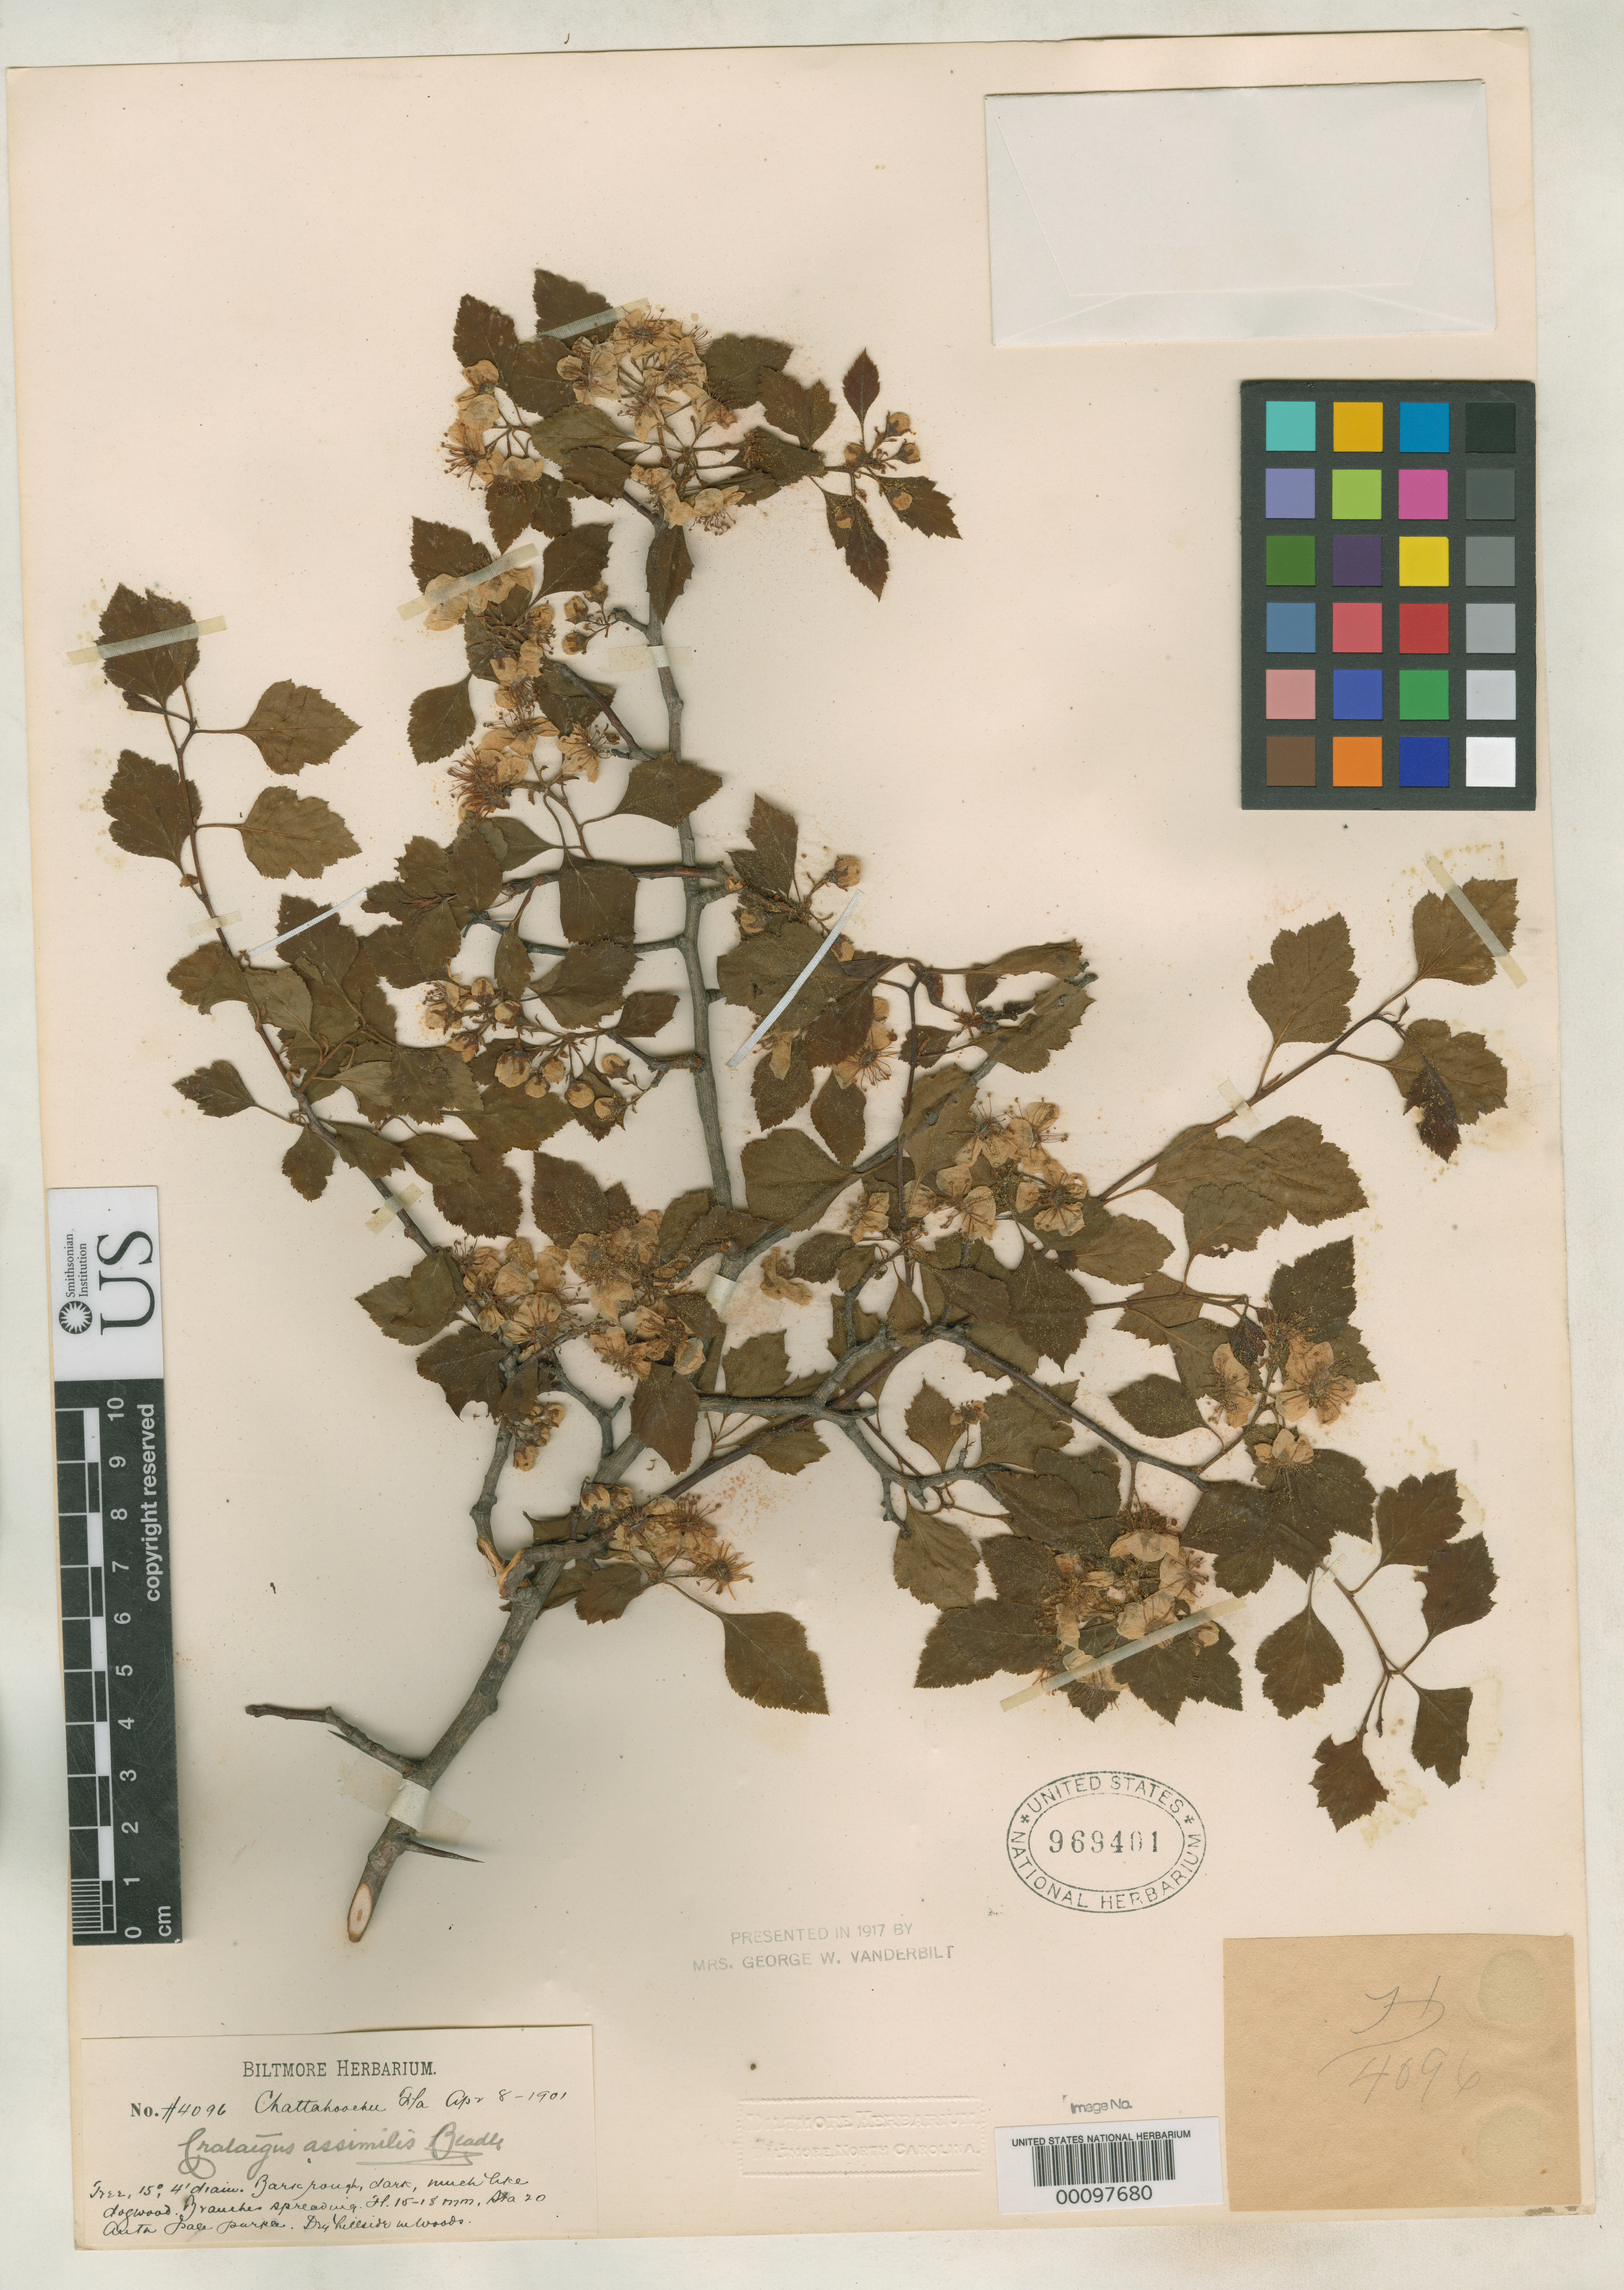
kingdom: Plantae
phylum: Tracheophyta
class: Magnoliopsida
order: Rosales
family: Rosaceae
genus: Crataegus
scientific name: Crataegus assimilis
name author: Beadle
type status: Syntype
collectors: ex herb. Biltmore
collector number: H 4096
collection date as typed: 08 Apr 1901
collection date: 1901-04-08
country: United States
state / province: Florida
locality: Chattahoachii.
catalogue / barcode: US 969401